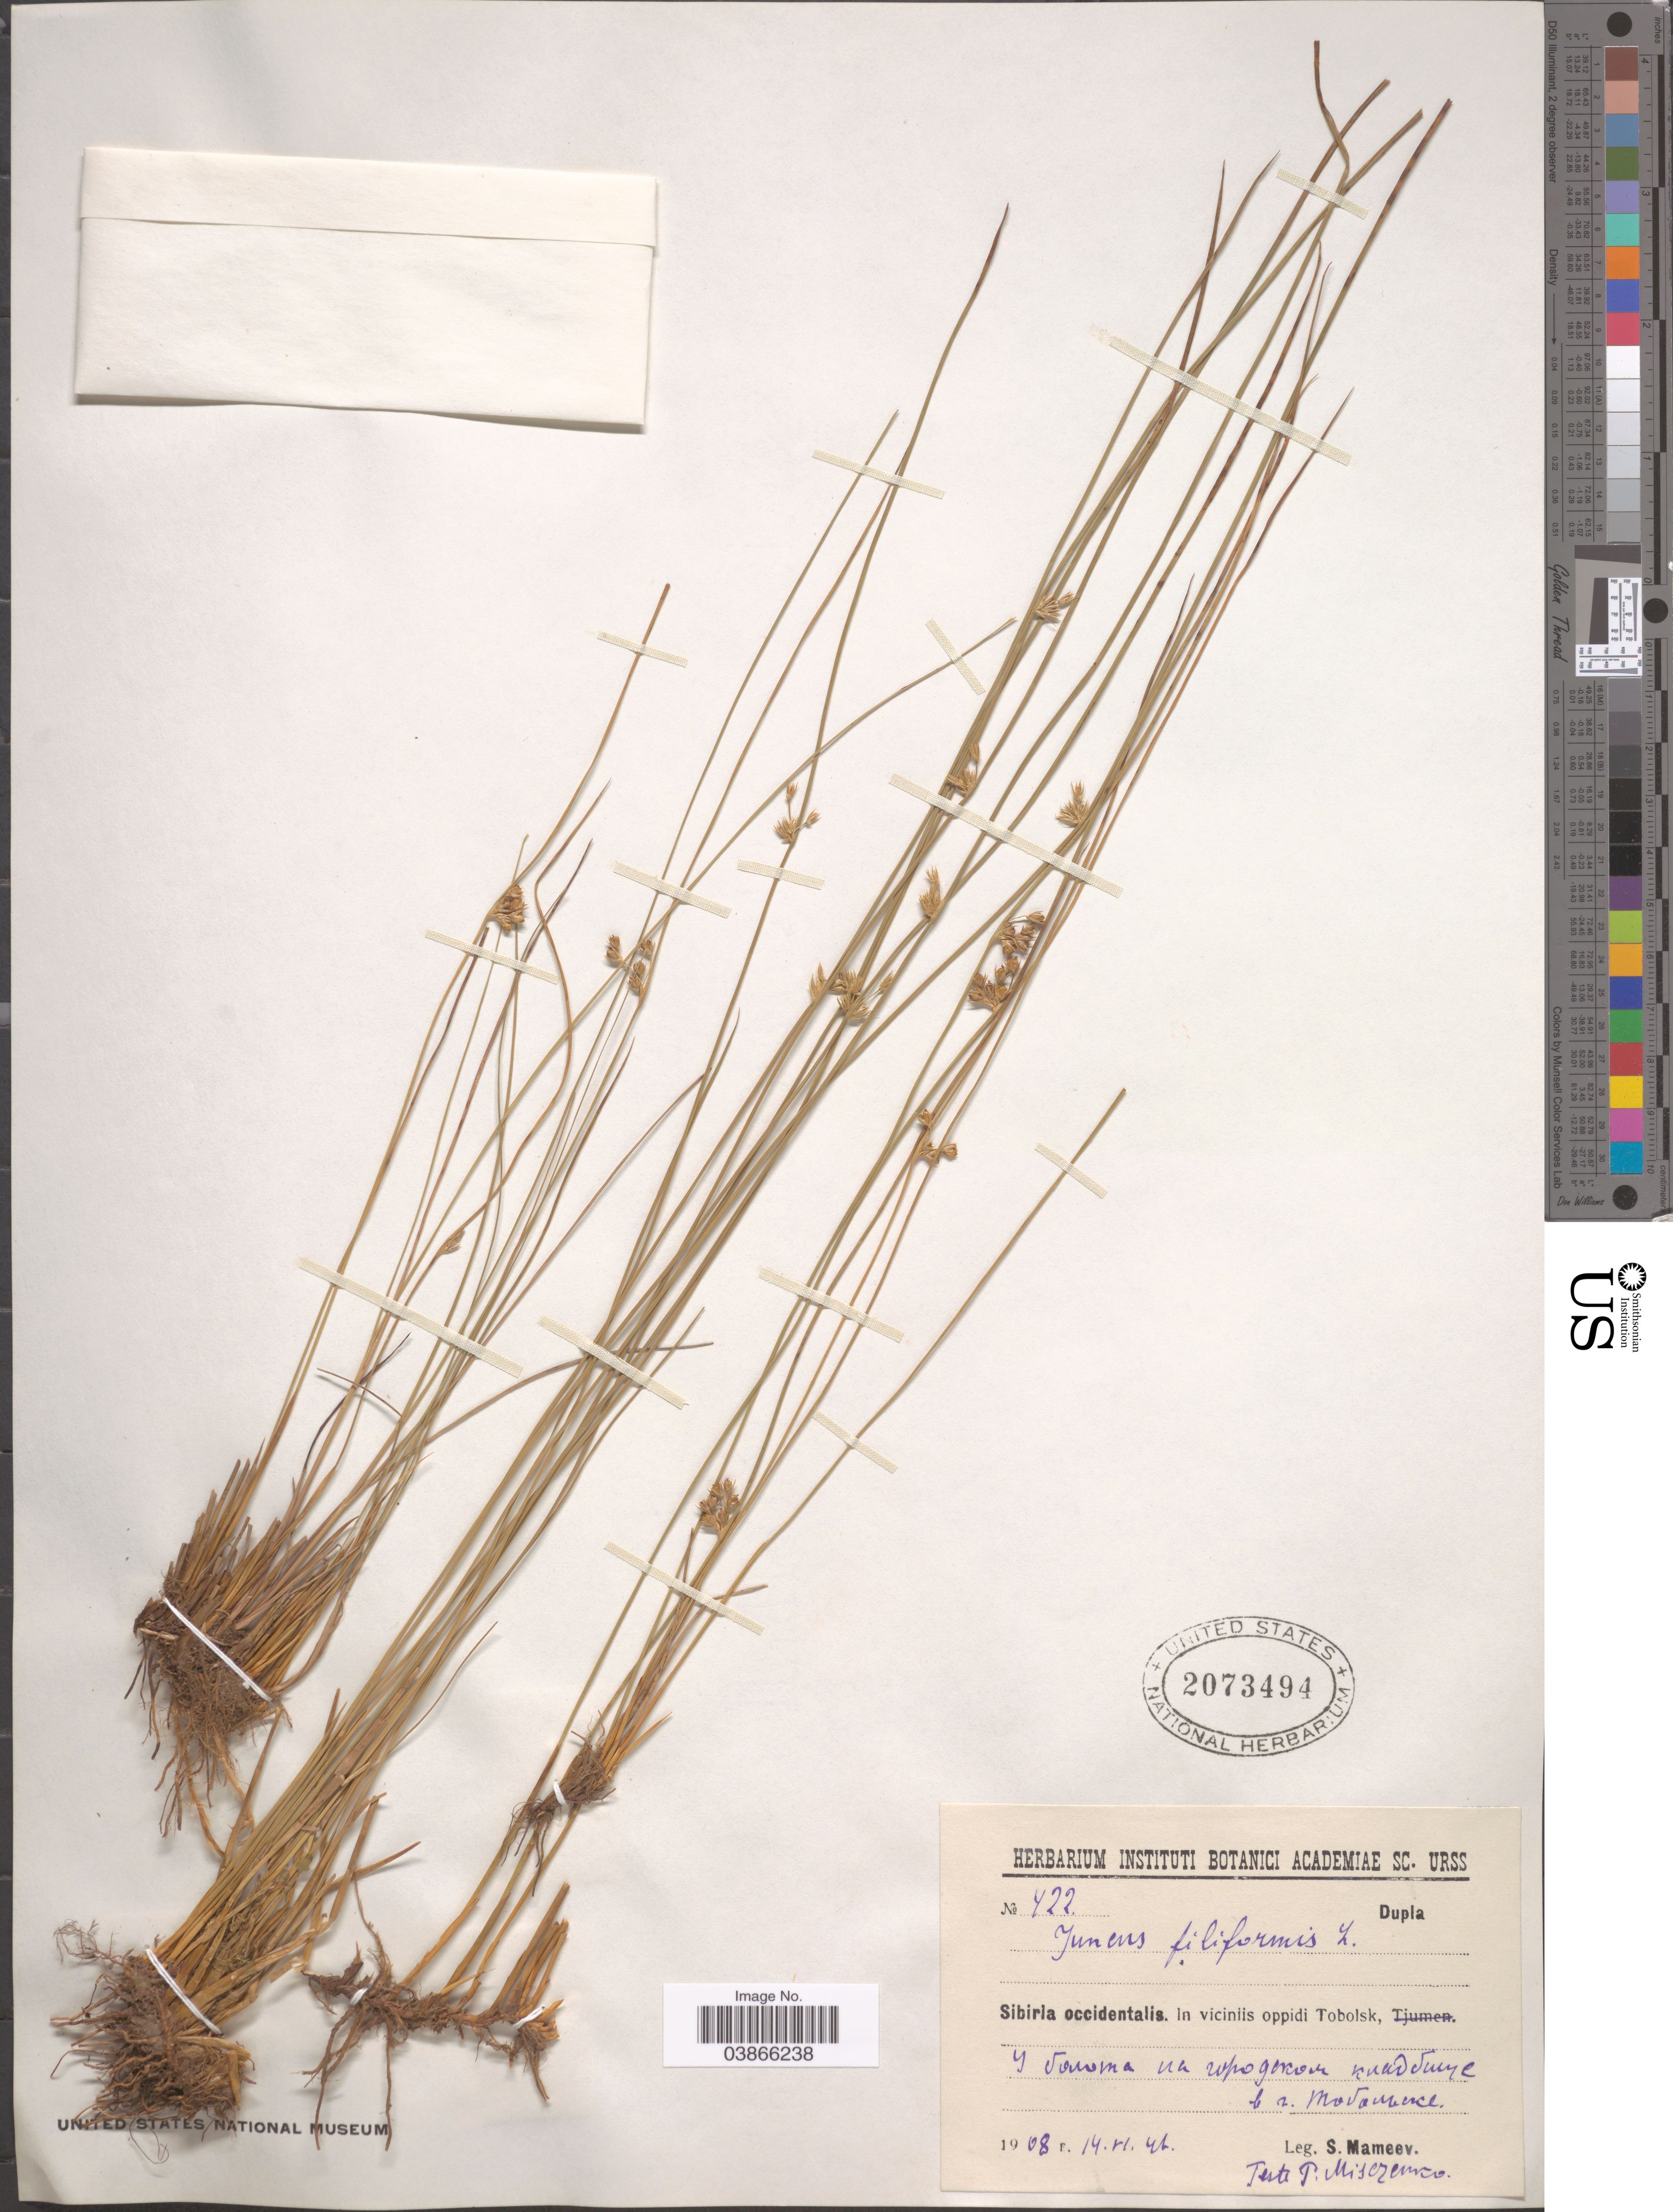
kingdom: Plantae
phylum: Tracheophyta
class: Liliopsida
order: Poales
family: Juncaceae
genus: Juncus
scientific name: Juncus filiformis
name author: L.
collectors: S. Mameev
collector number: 422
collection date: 1908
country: Russian Federation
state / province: Tyumen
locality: Sibiria occidentalis. In viciniis oppidi Tobolsk.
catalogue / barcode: US 2073494